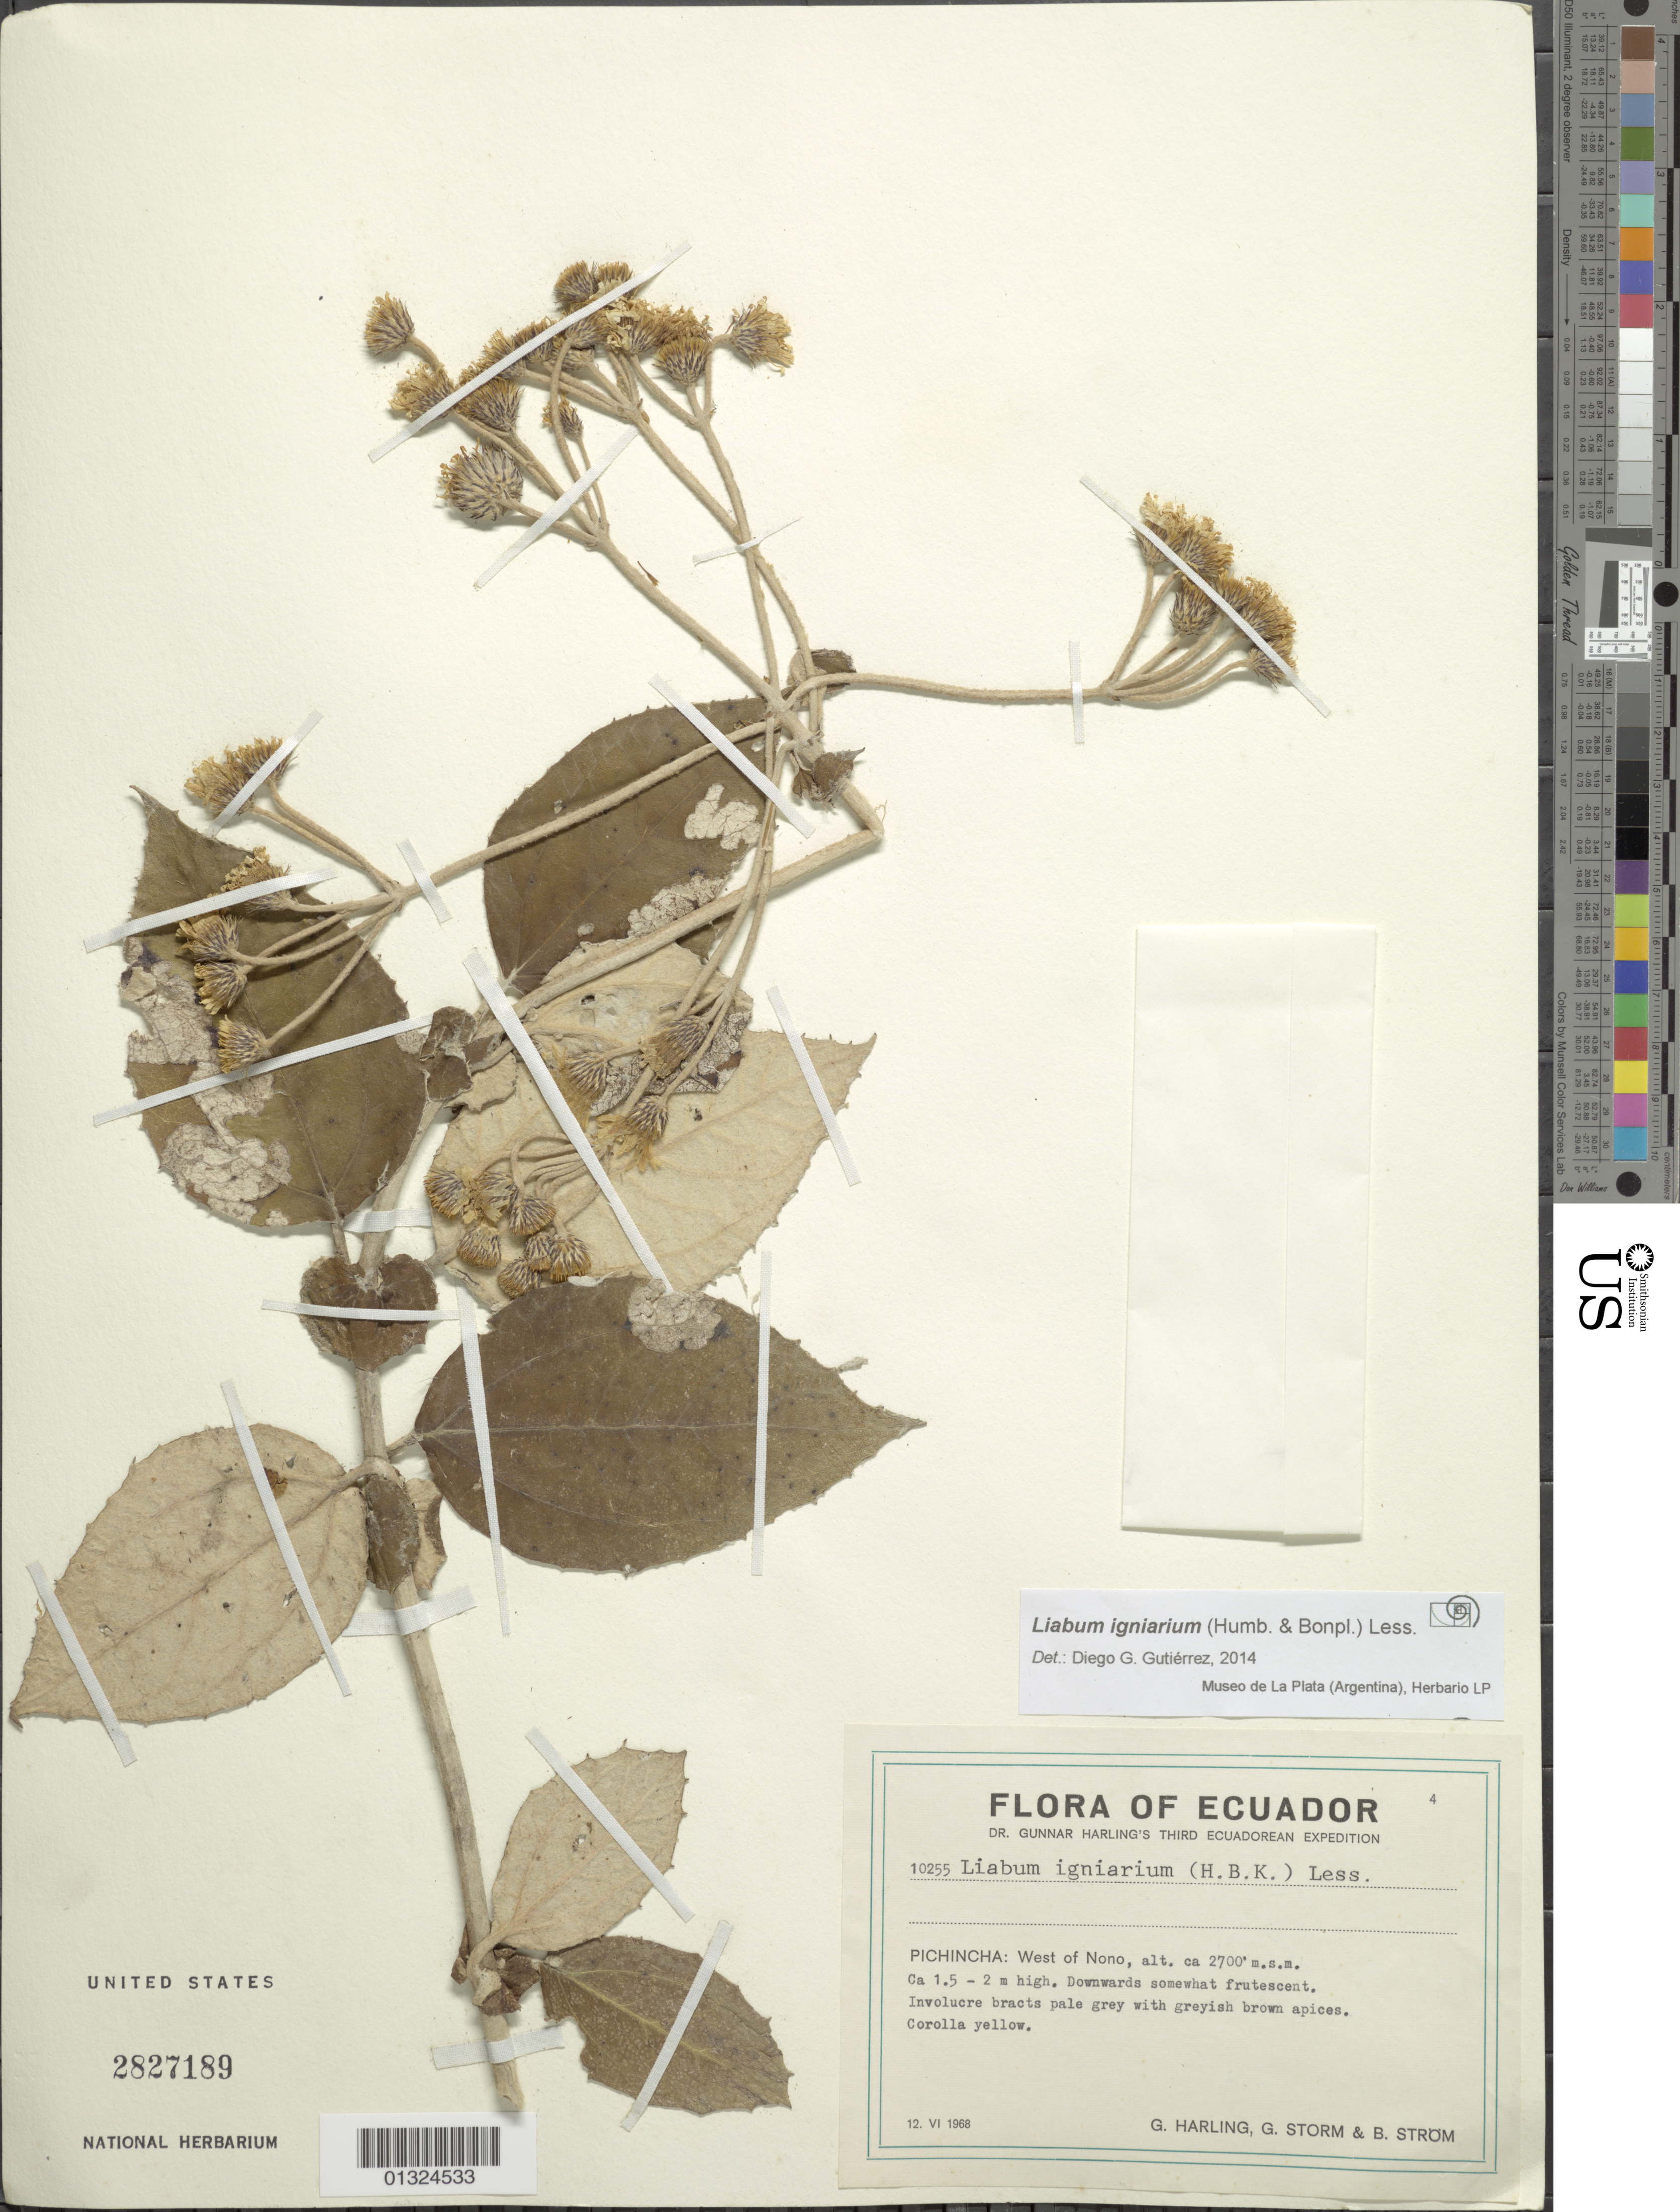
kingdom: Plantae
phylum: Tracheophyta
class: Magnoliopsida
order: Asterales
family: Asteraceae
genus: Liabum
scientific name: Liabum igniarium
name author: Less.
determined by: Gutierrez, D. G.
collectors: G. Harling, G. Storm & B. Storm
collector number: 10255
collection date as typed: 12 June 1968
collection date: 1968-06-12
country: Ecuador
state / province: Pichincha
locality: W of Nono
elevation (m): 2700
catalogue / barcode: US 2827189